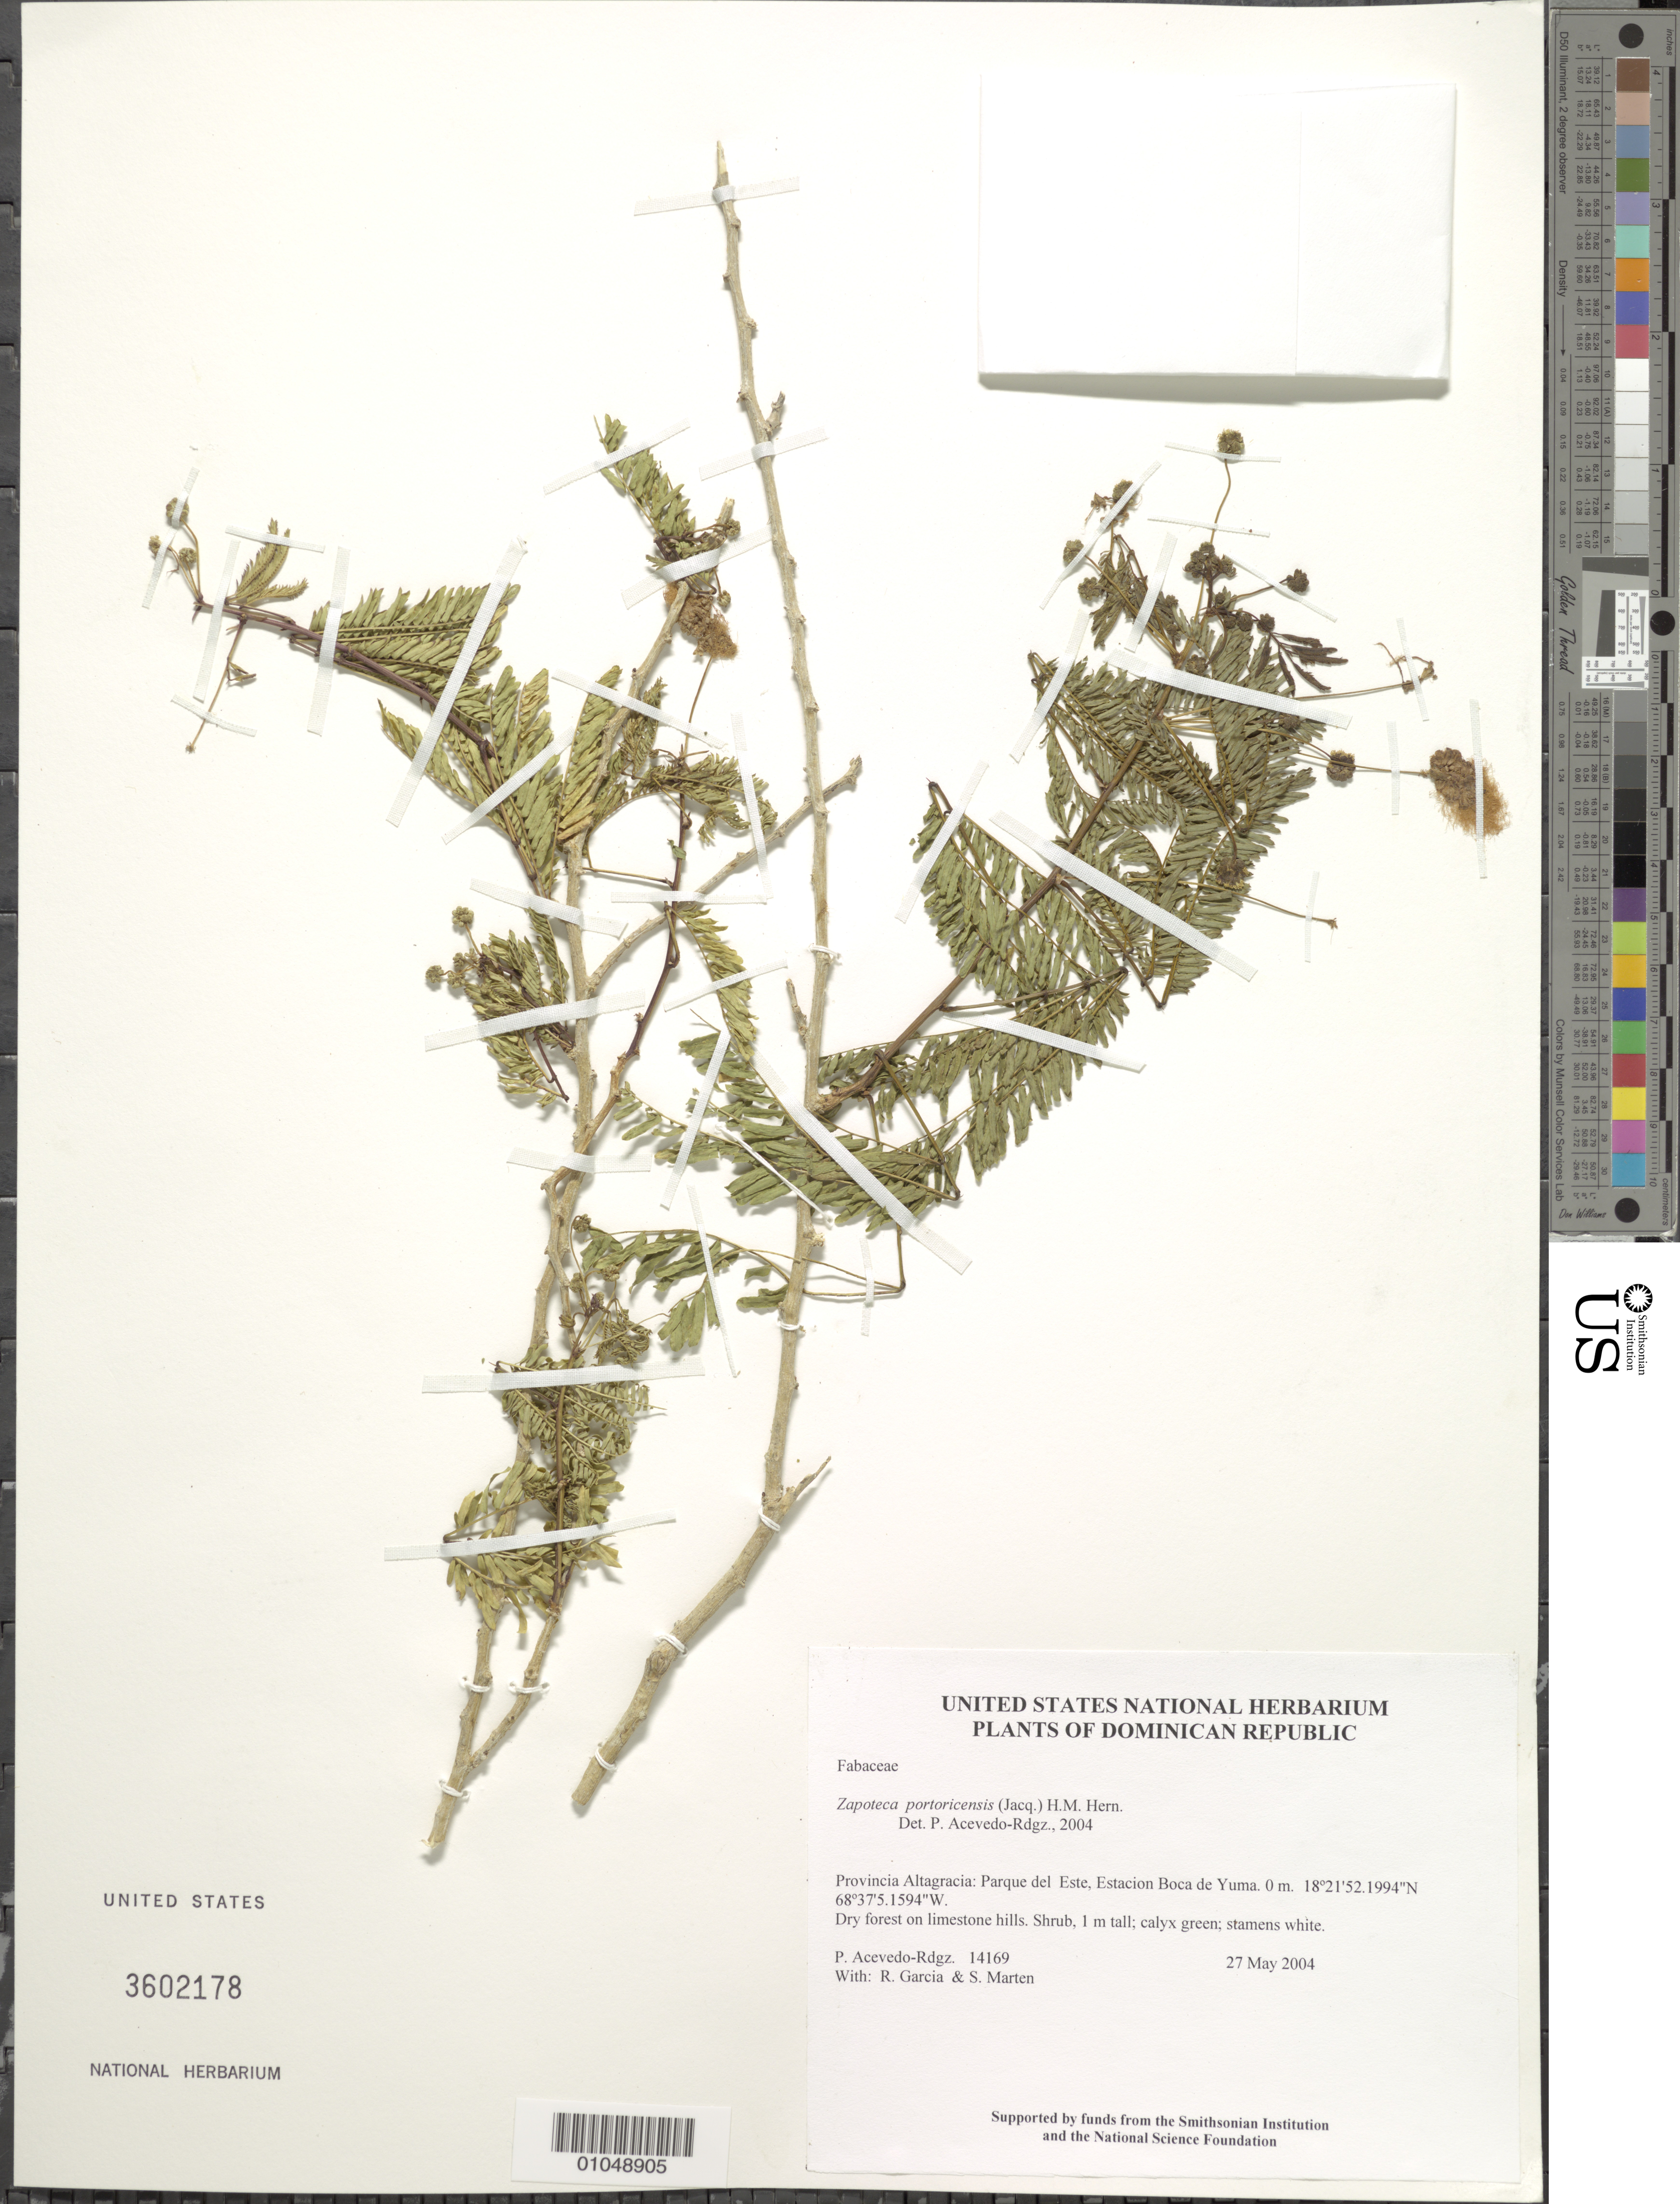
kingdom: Plantae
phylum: Tracheophyta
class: Magnoliopsida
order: Fabales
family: Fabaceae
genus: Zapoteca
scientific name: Zapoteca portoricensis subsp. portoricensis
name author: (Jacq.) H.M. Hern.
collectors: P. Acevedo-Rodr., R. G. García & S. Marten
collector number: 14169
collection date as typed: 27 May 2004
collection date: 2004-05-27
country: Dominican Republic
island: Hispaniola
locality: Provincia Altagracia: Parque del Este, Estacion Boca de Yuma.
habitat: Dry forest on limestone hills.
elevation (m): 0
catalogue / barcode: US 3602178